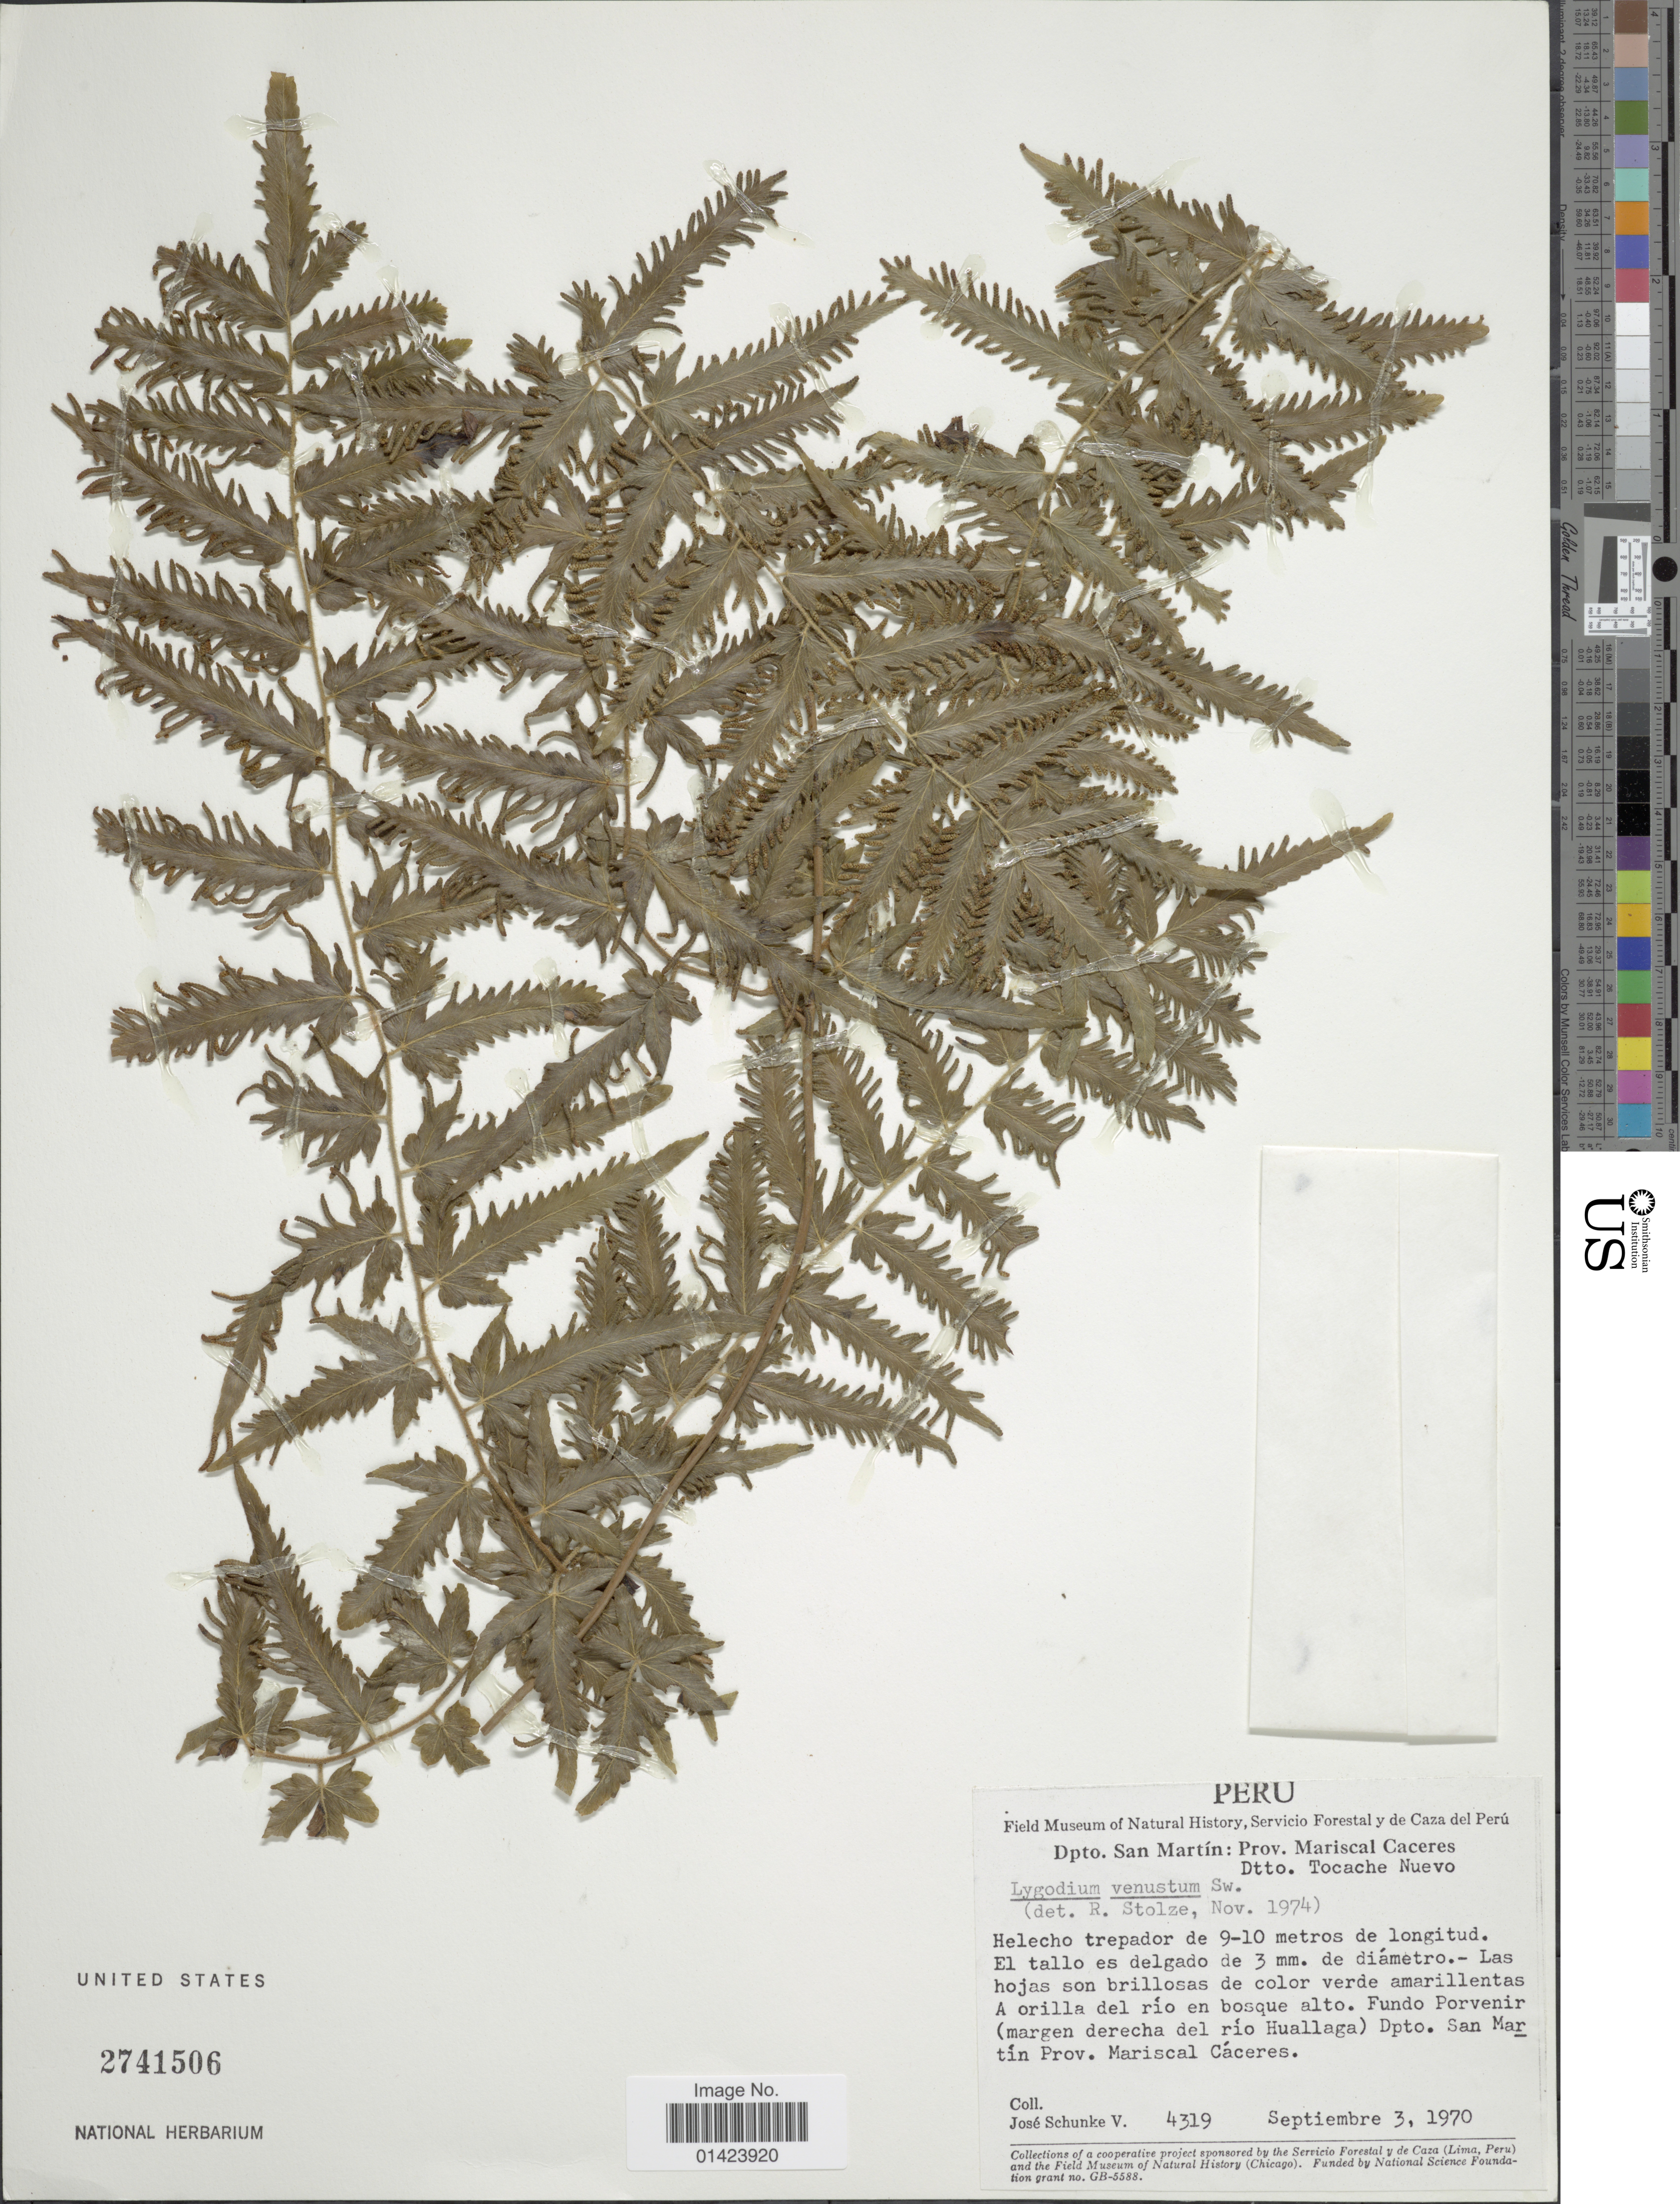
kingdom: Plantae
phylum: Tracheophyta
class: Polypodiopsida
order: Schizaeales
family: Lygodiaceae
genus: Lygodium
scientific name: Lygodium venustum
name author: Sw.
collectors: J. Schunke Vigo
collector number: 4319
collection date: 1970-09-03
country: Peru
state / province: San Martín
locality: Dpto. San Martin: Prov. Mariscal Caceres, Dtto. Tocache Nuevo, Dpto. San Martin Prov. Mariscal Cáceres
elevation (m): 9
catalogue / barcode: US 2741506